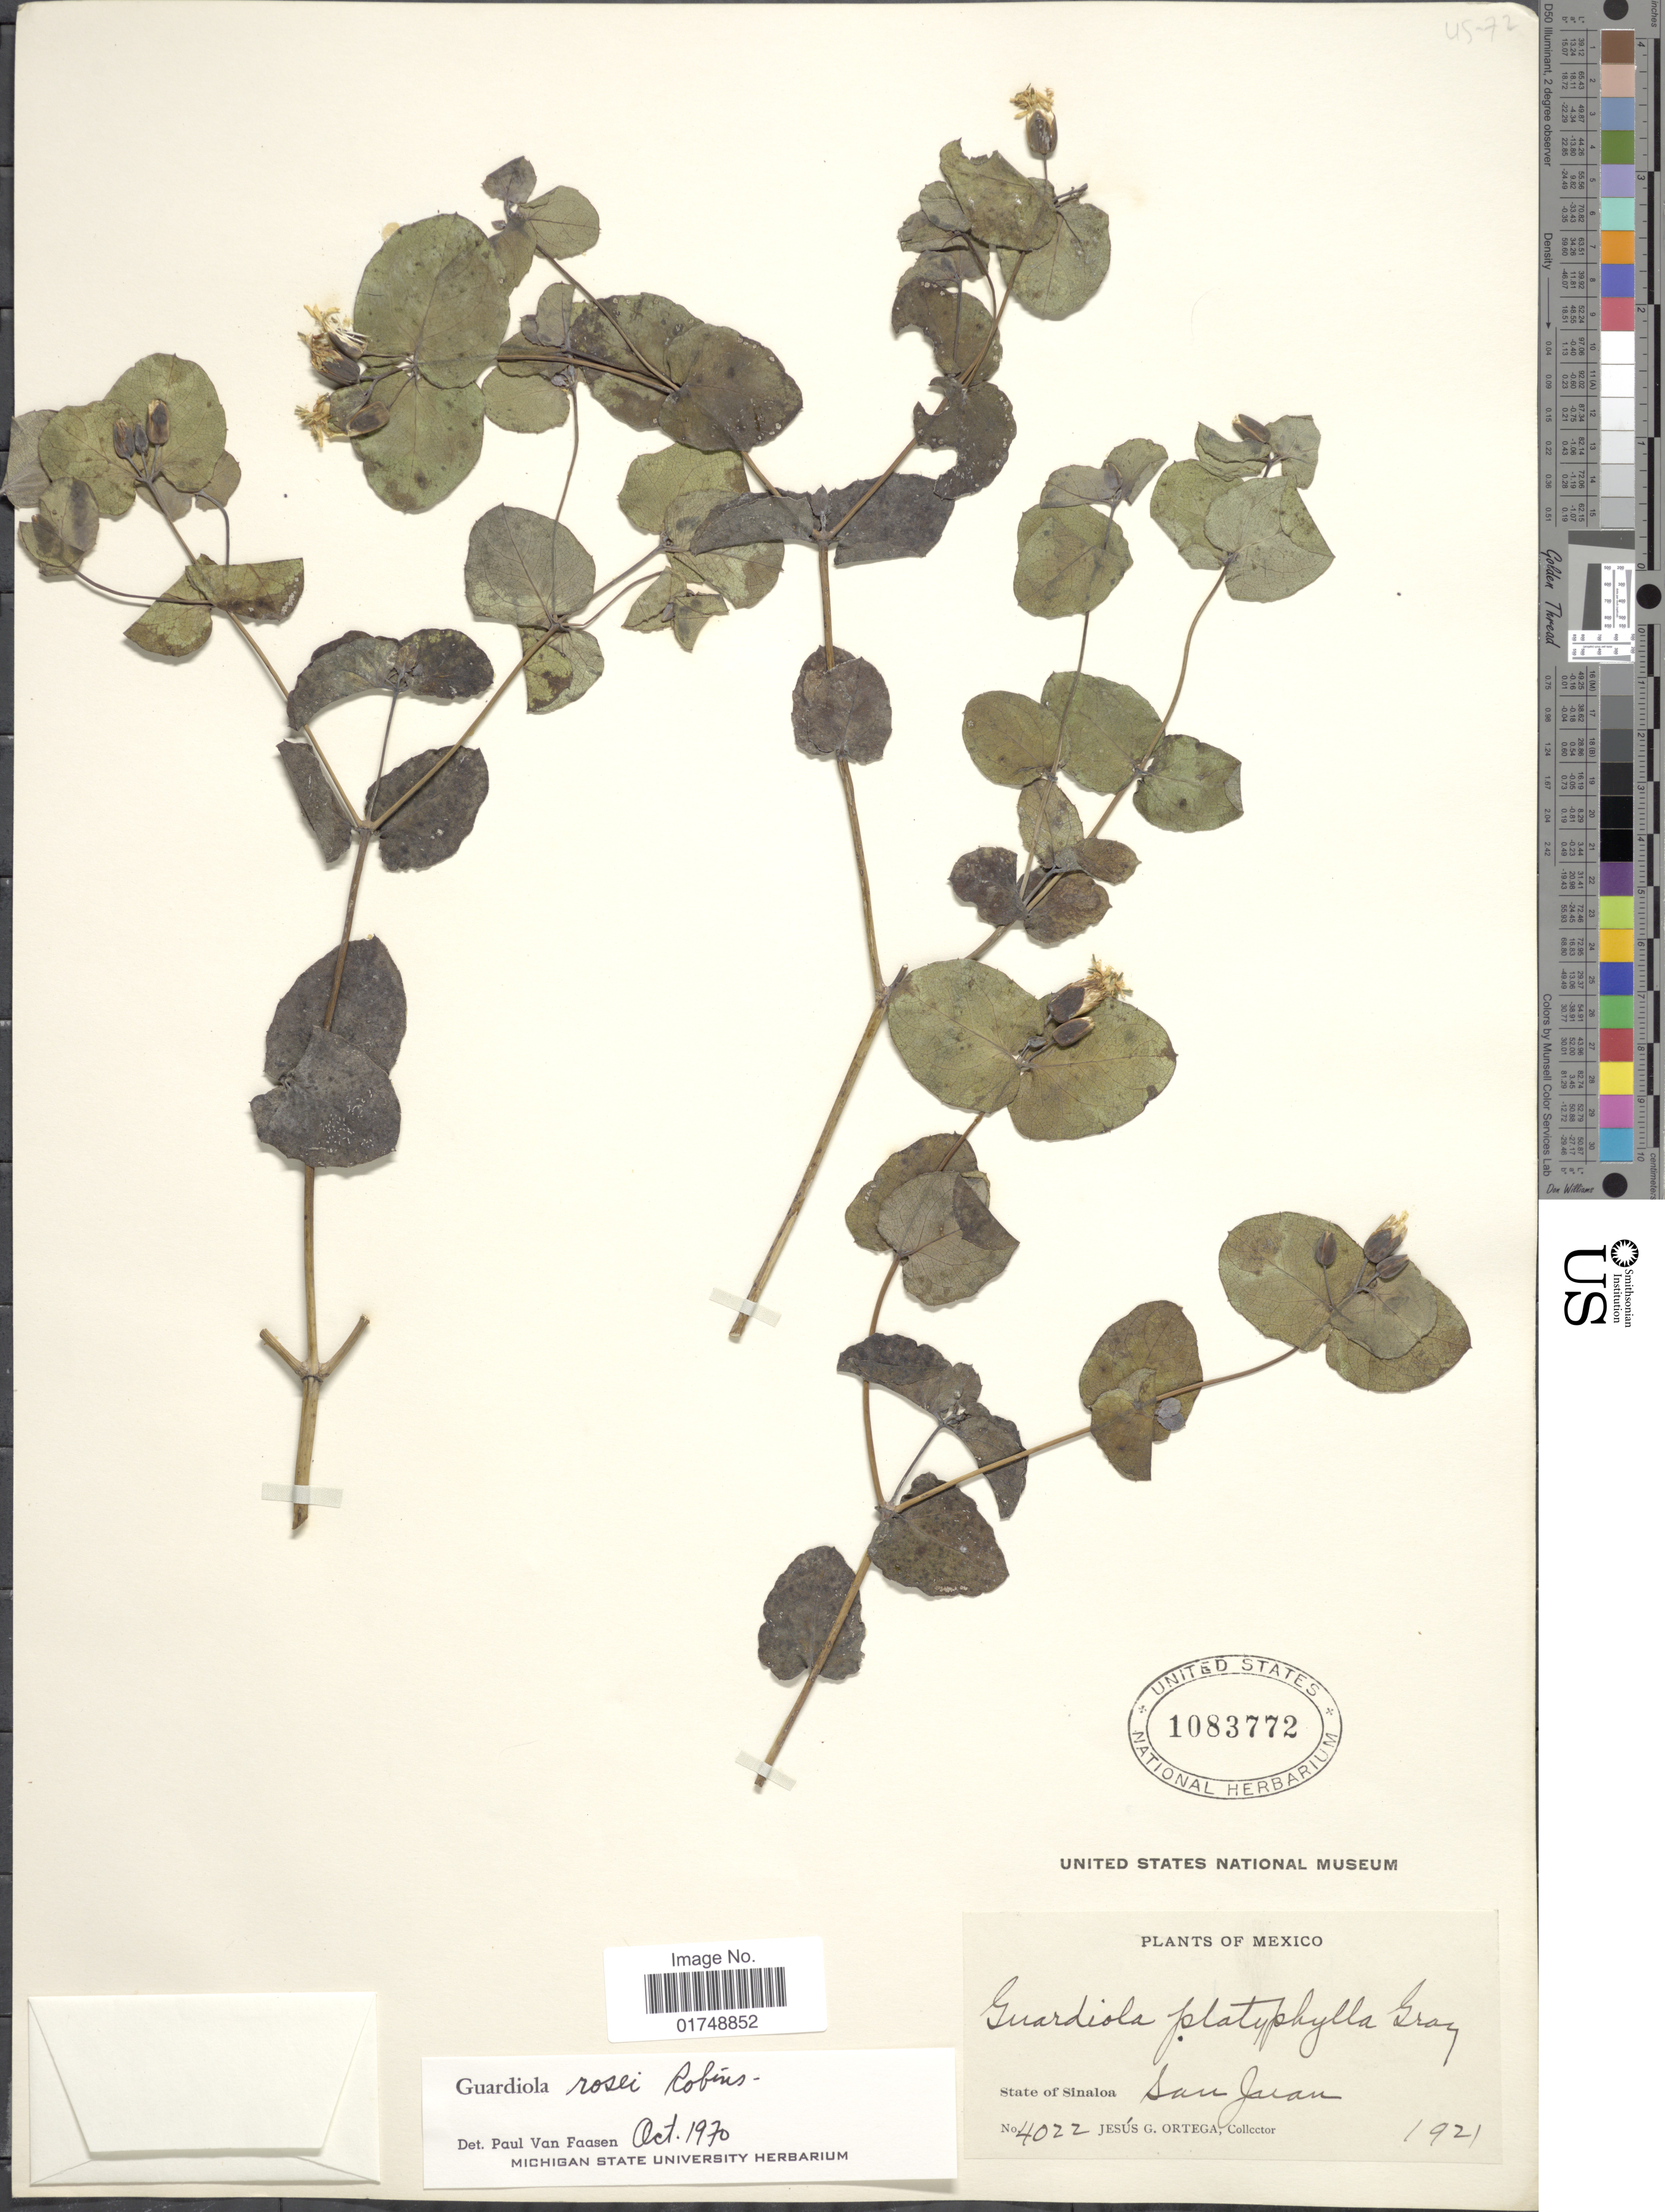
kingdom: Plantae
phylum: Tracheophyta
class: Magnoliopsida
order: Asterales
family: Asteraceae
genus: Guardiola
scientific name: Guardiola rosei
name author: B.L. Rob.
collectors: J. Ortega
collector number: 4022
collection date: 1921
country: Mexico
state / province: Sinaloa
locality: San Juan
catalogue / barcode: US 1083772